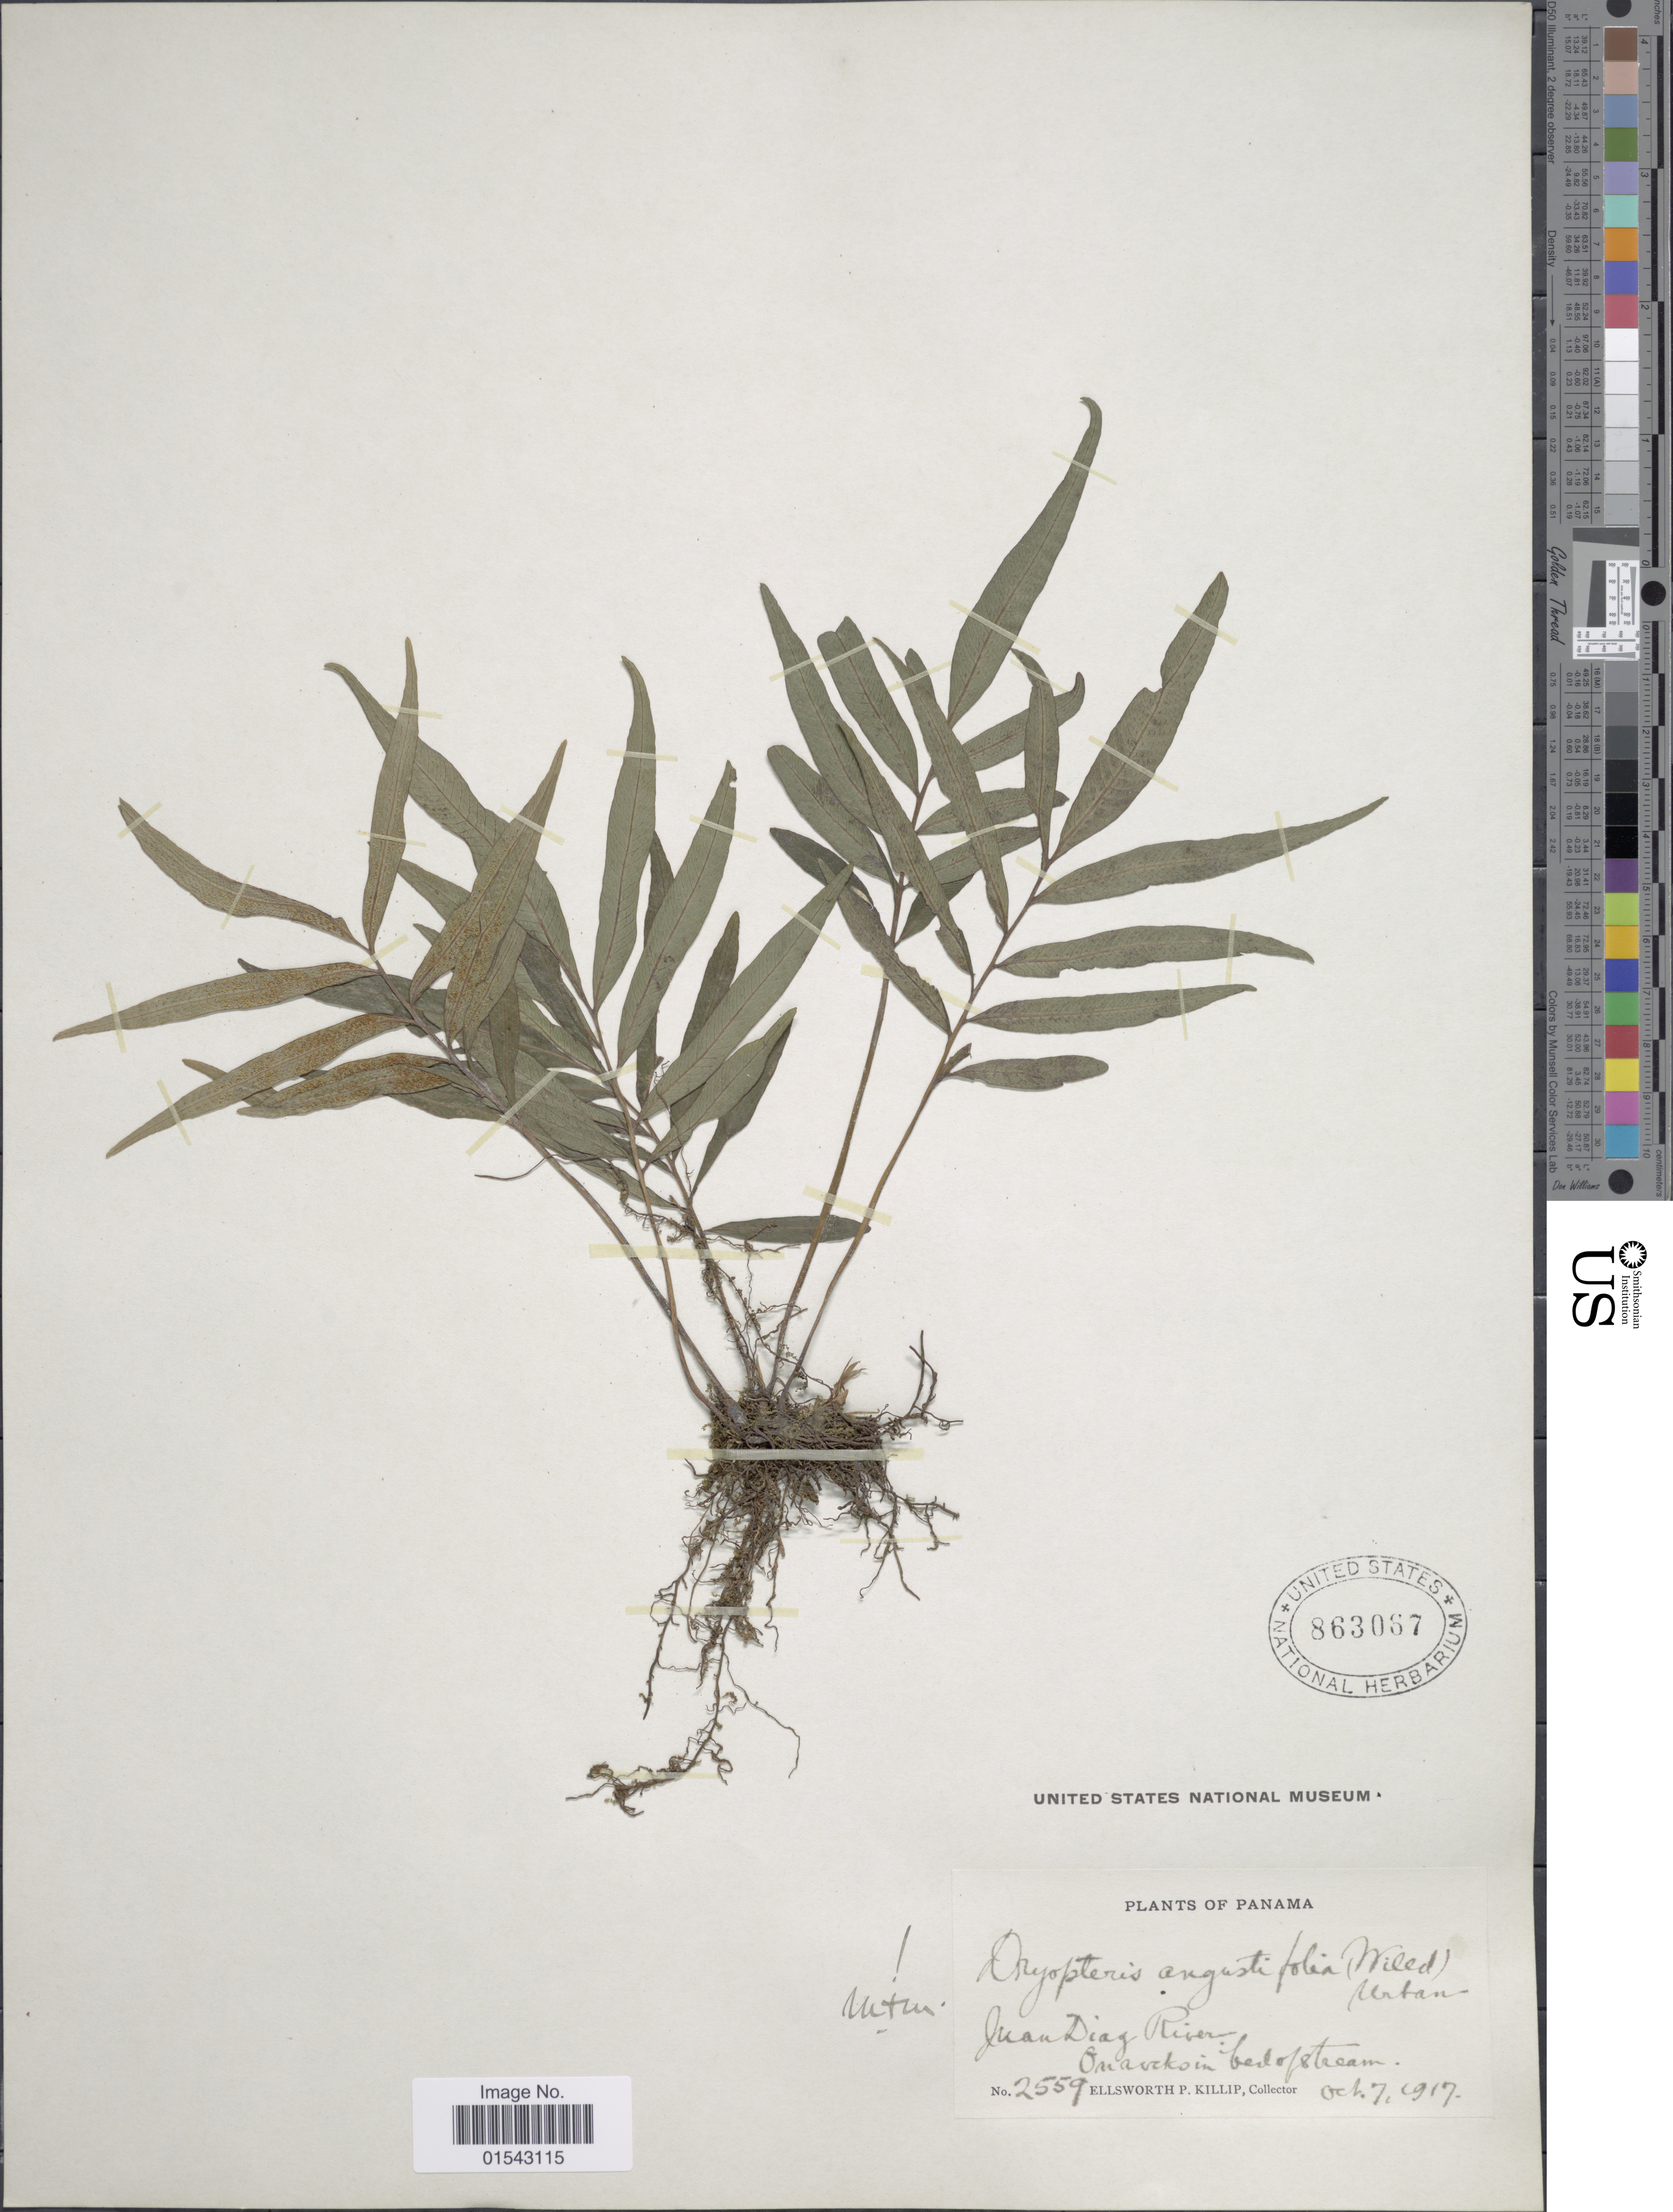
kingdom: Plantae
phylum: Tracheophyta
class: Polypodiopsida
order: Polypodiales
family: Thelypteridaceae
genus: Meniscium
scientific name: Meniscium angustifolium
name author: Willd.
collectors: E. P. Killip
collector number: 2559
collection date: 1917-10-07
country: Panama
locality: Panama, Juan Diaz river, Oriavikoin, bed of stream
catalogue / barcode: US 863067